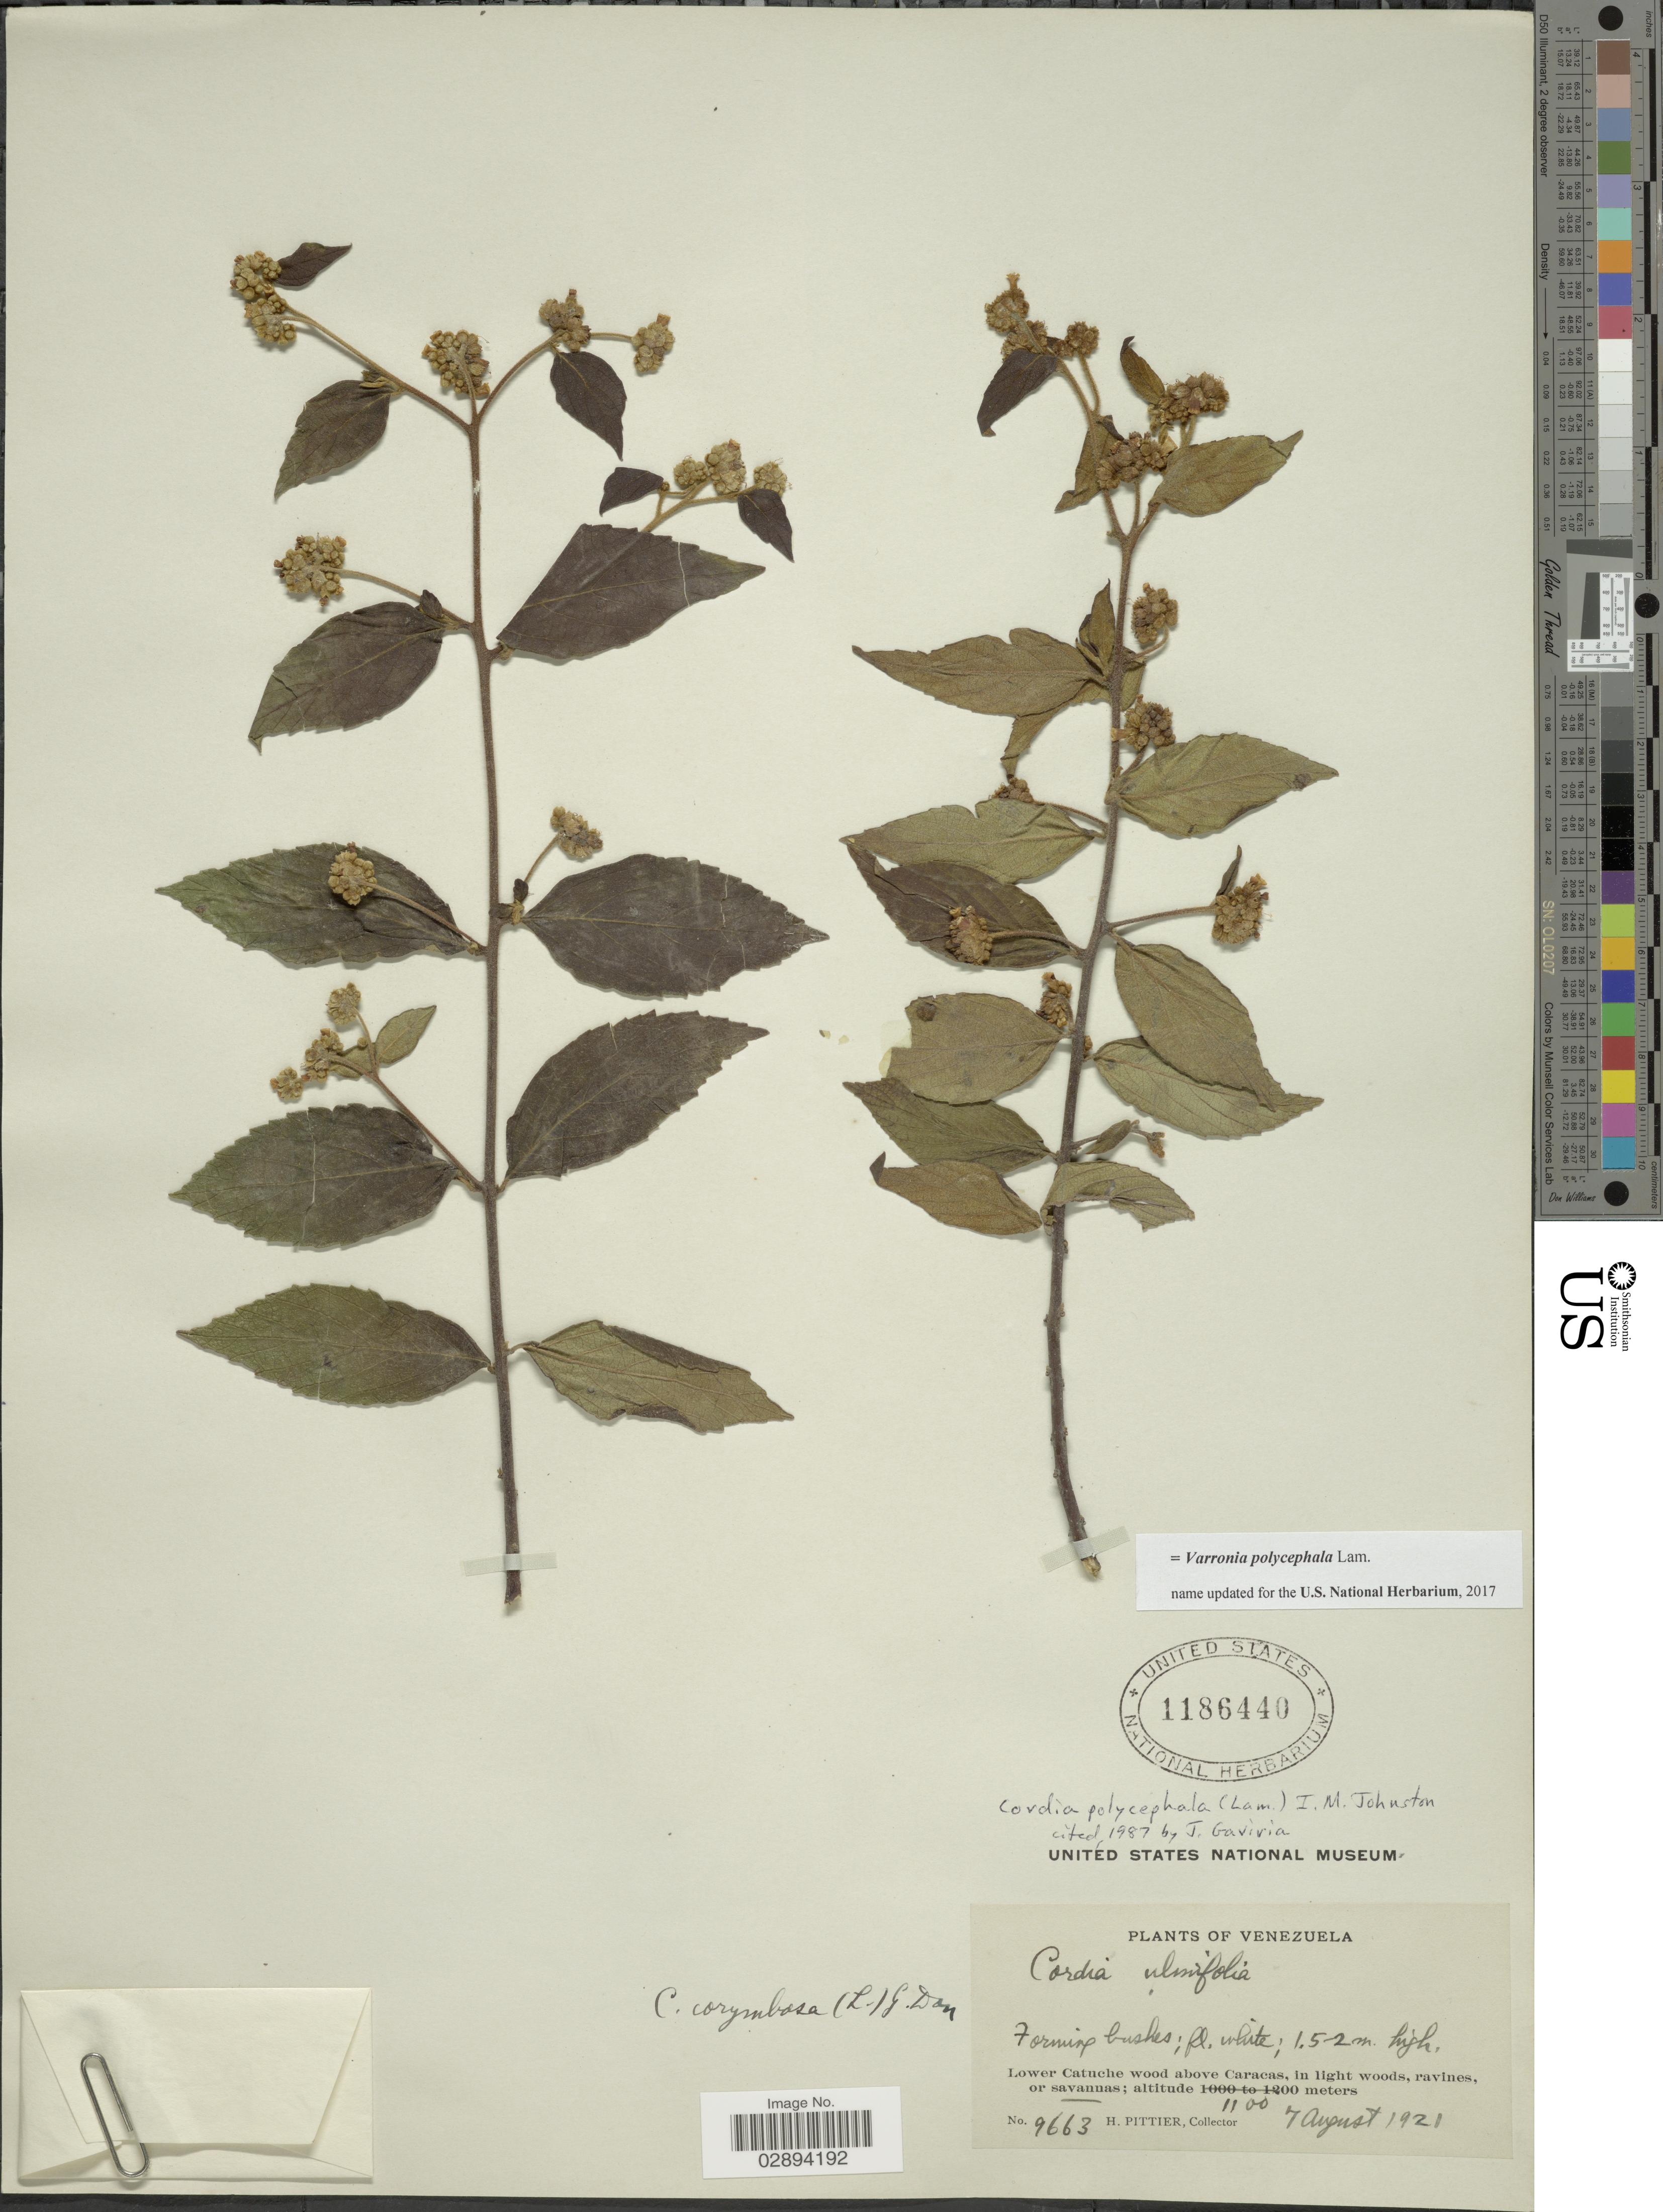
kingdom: Plantae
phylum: Tracheophyta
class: Magnoliopsida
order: Boraginales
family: Cordiaceae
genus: Varronia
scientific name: Varronia polycephala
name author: Lam.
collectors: H. F. Pittier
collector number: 9663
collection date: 1921-08-07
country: Venezuela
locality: Lower Catuche, wood above Caracas.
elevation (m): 1100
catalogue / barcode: US 1186440